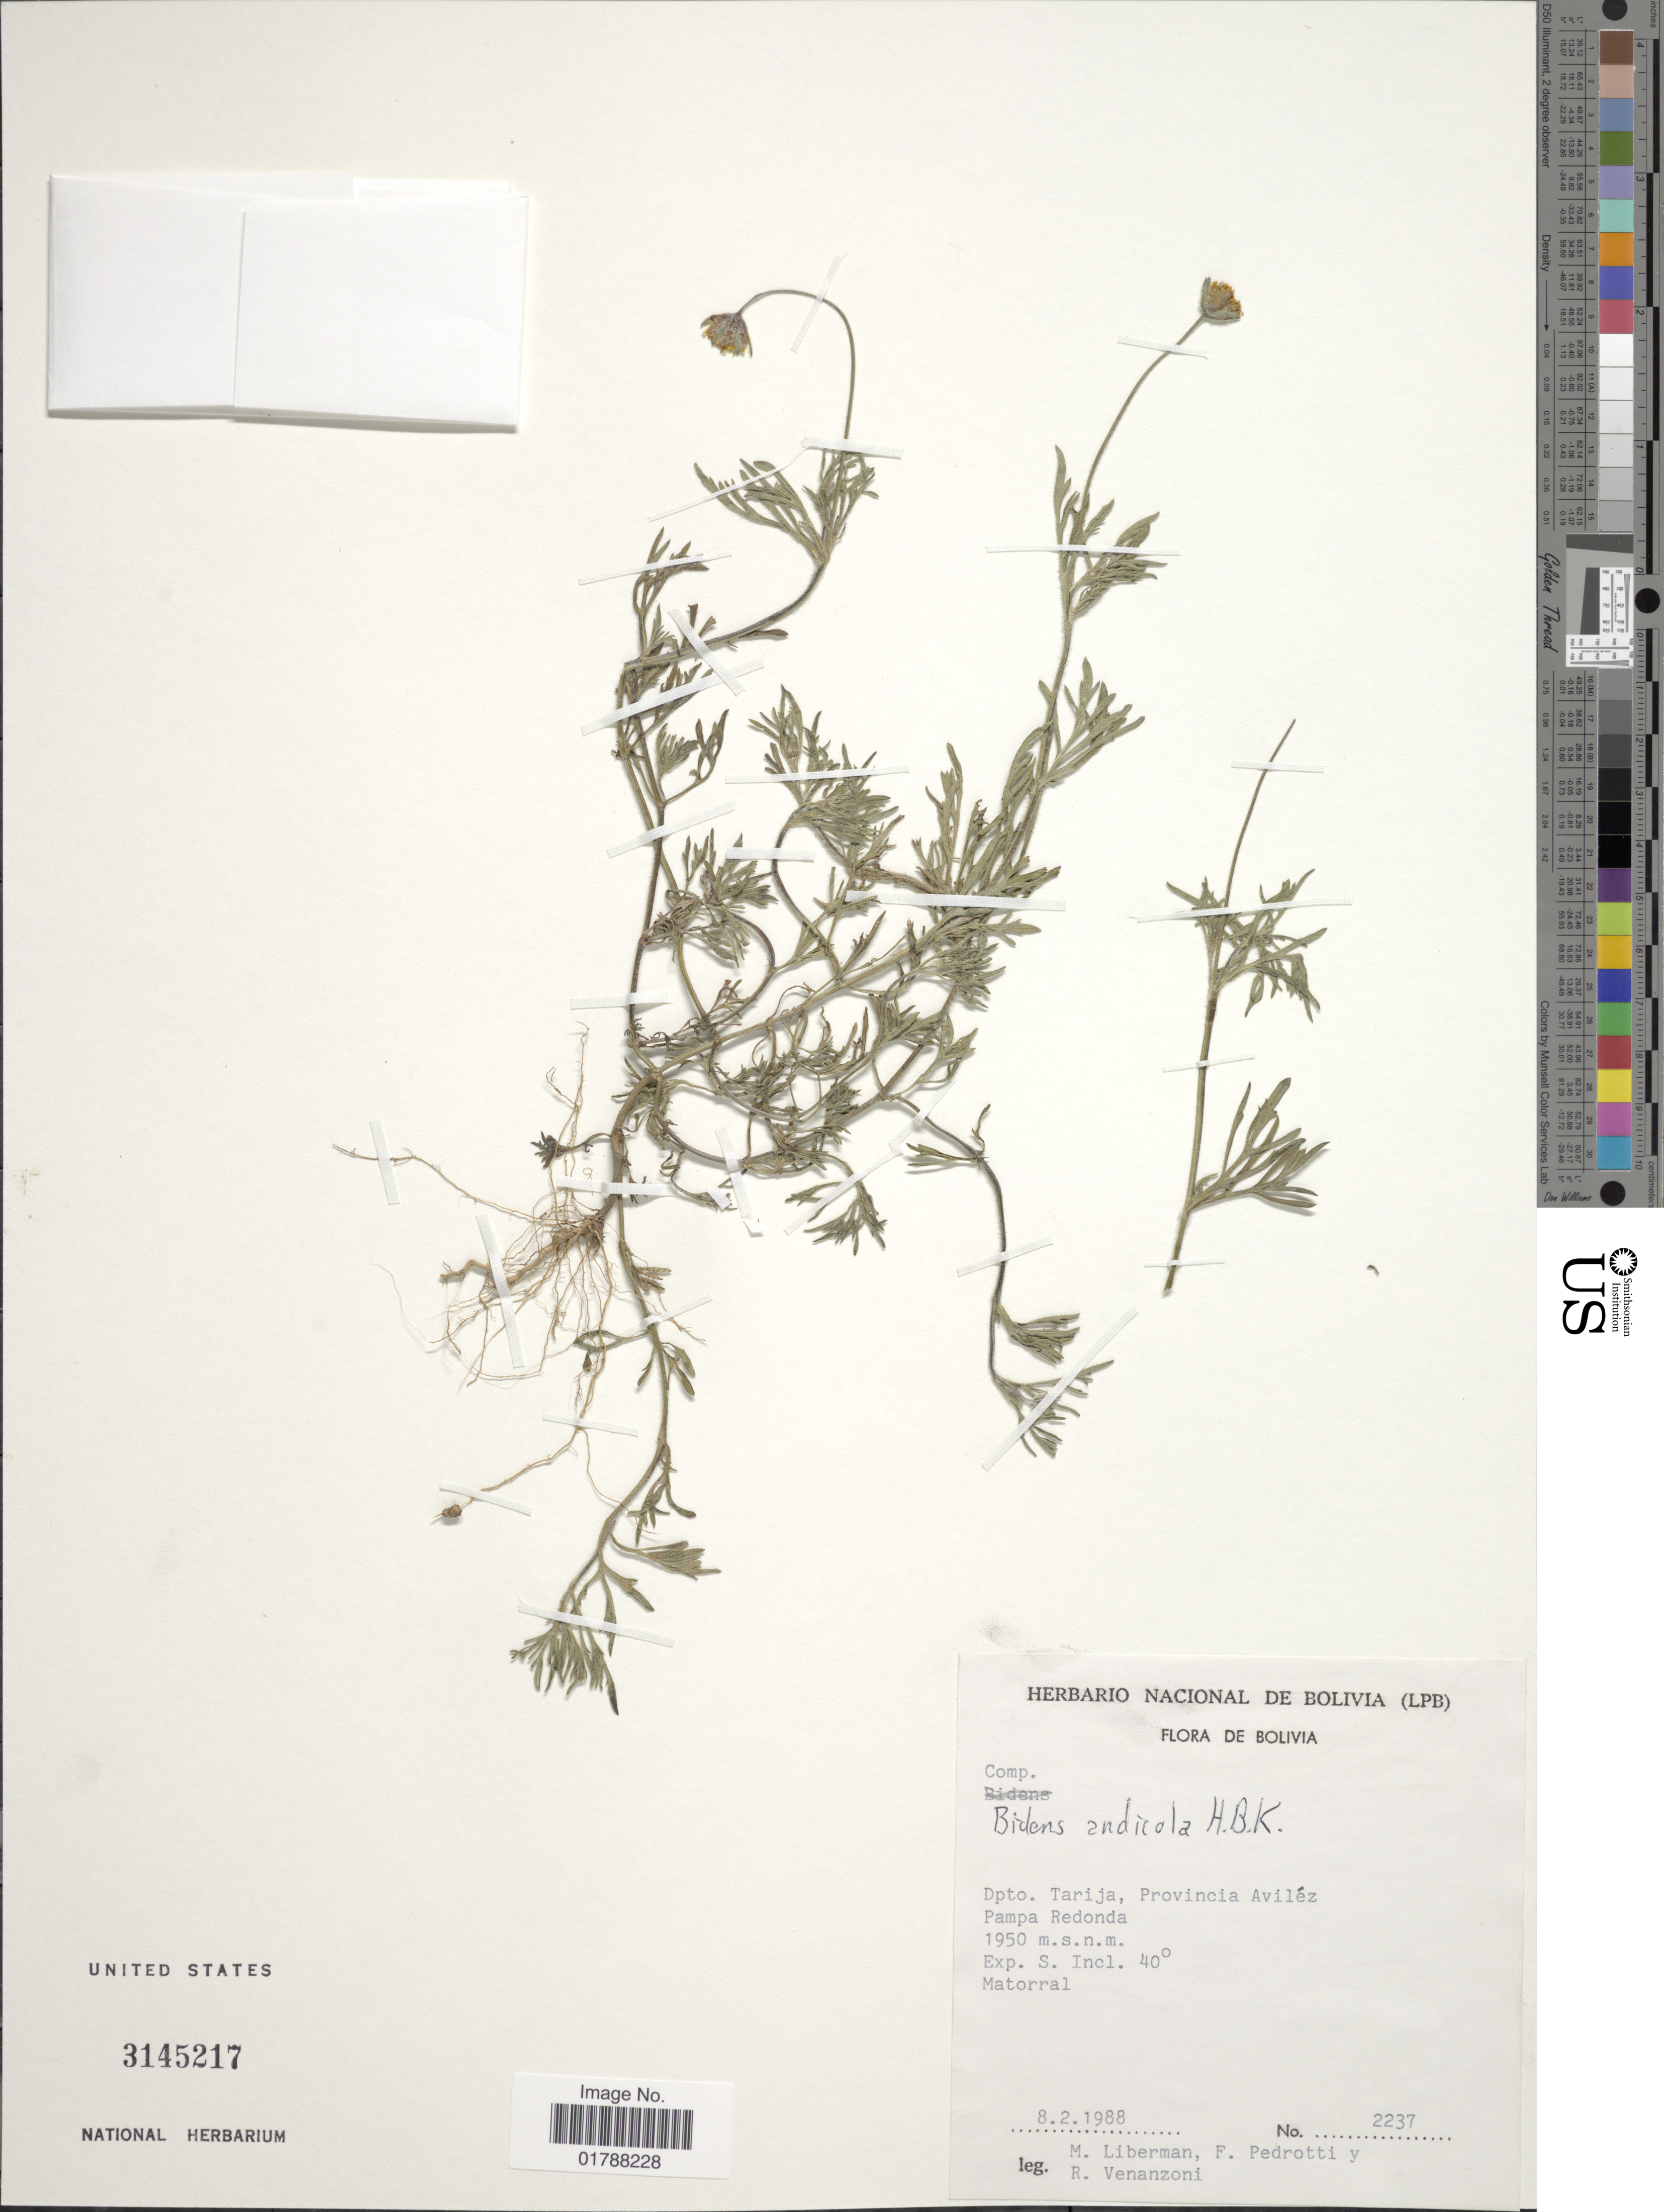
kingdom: Plantae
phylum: Tracheophyta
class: Magnoliopsida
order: Asterales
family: Asteraceae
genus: Bidens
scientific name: Bidens andicola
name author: Kunth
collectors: M. Liberman, F. Pedrotti & R. Venanzoni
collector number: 2237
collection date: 1988-02-08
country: Bolivia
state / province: Tarija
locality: Provincia Aviléz Pampa Redonda. Exp. S. Incl. 40°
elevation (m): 1950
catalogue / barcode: US 3145217